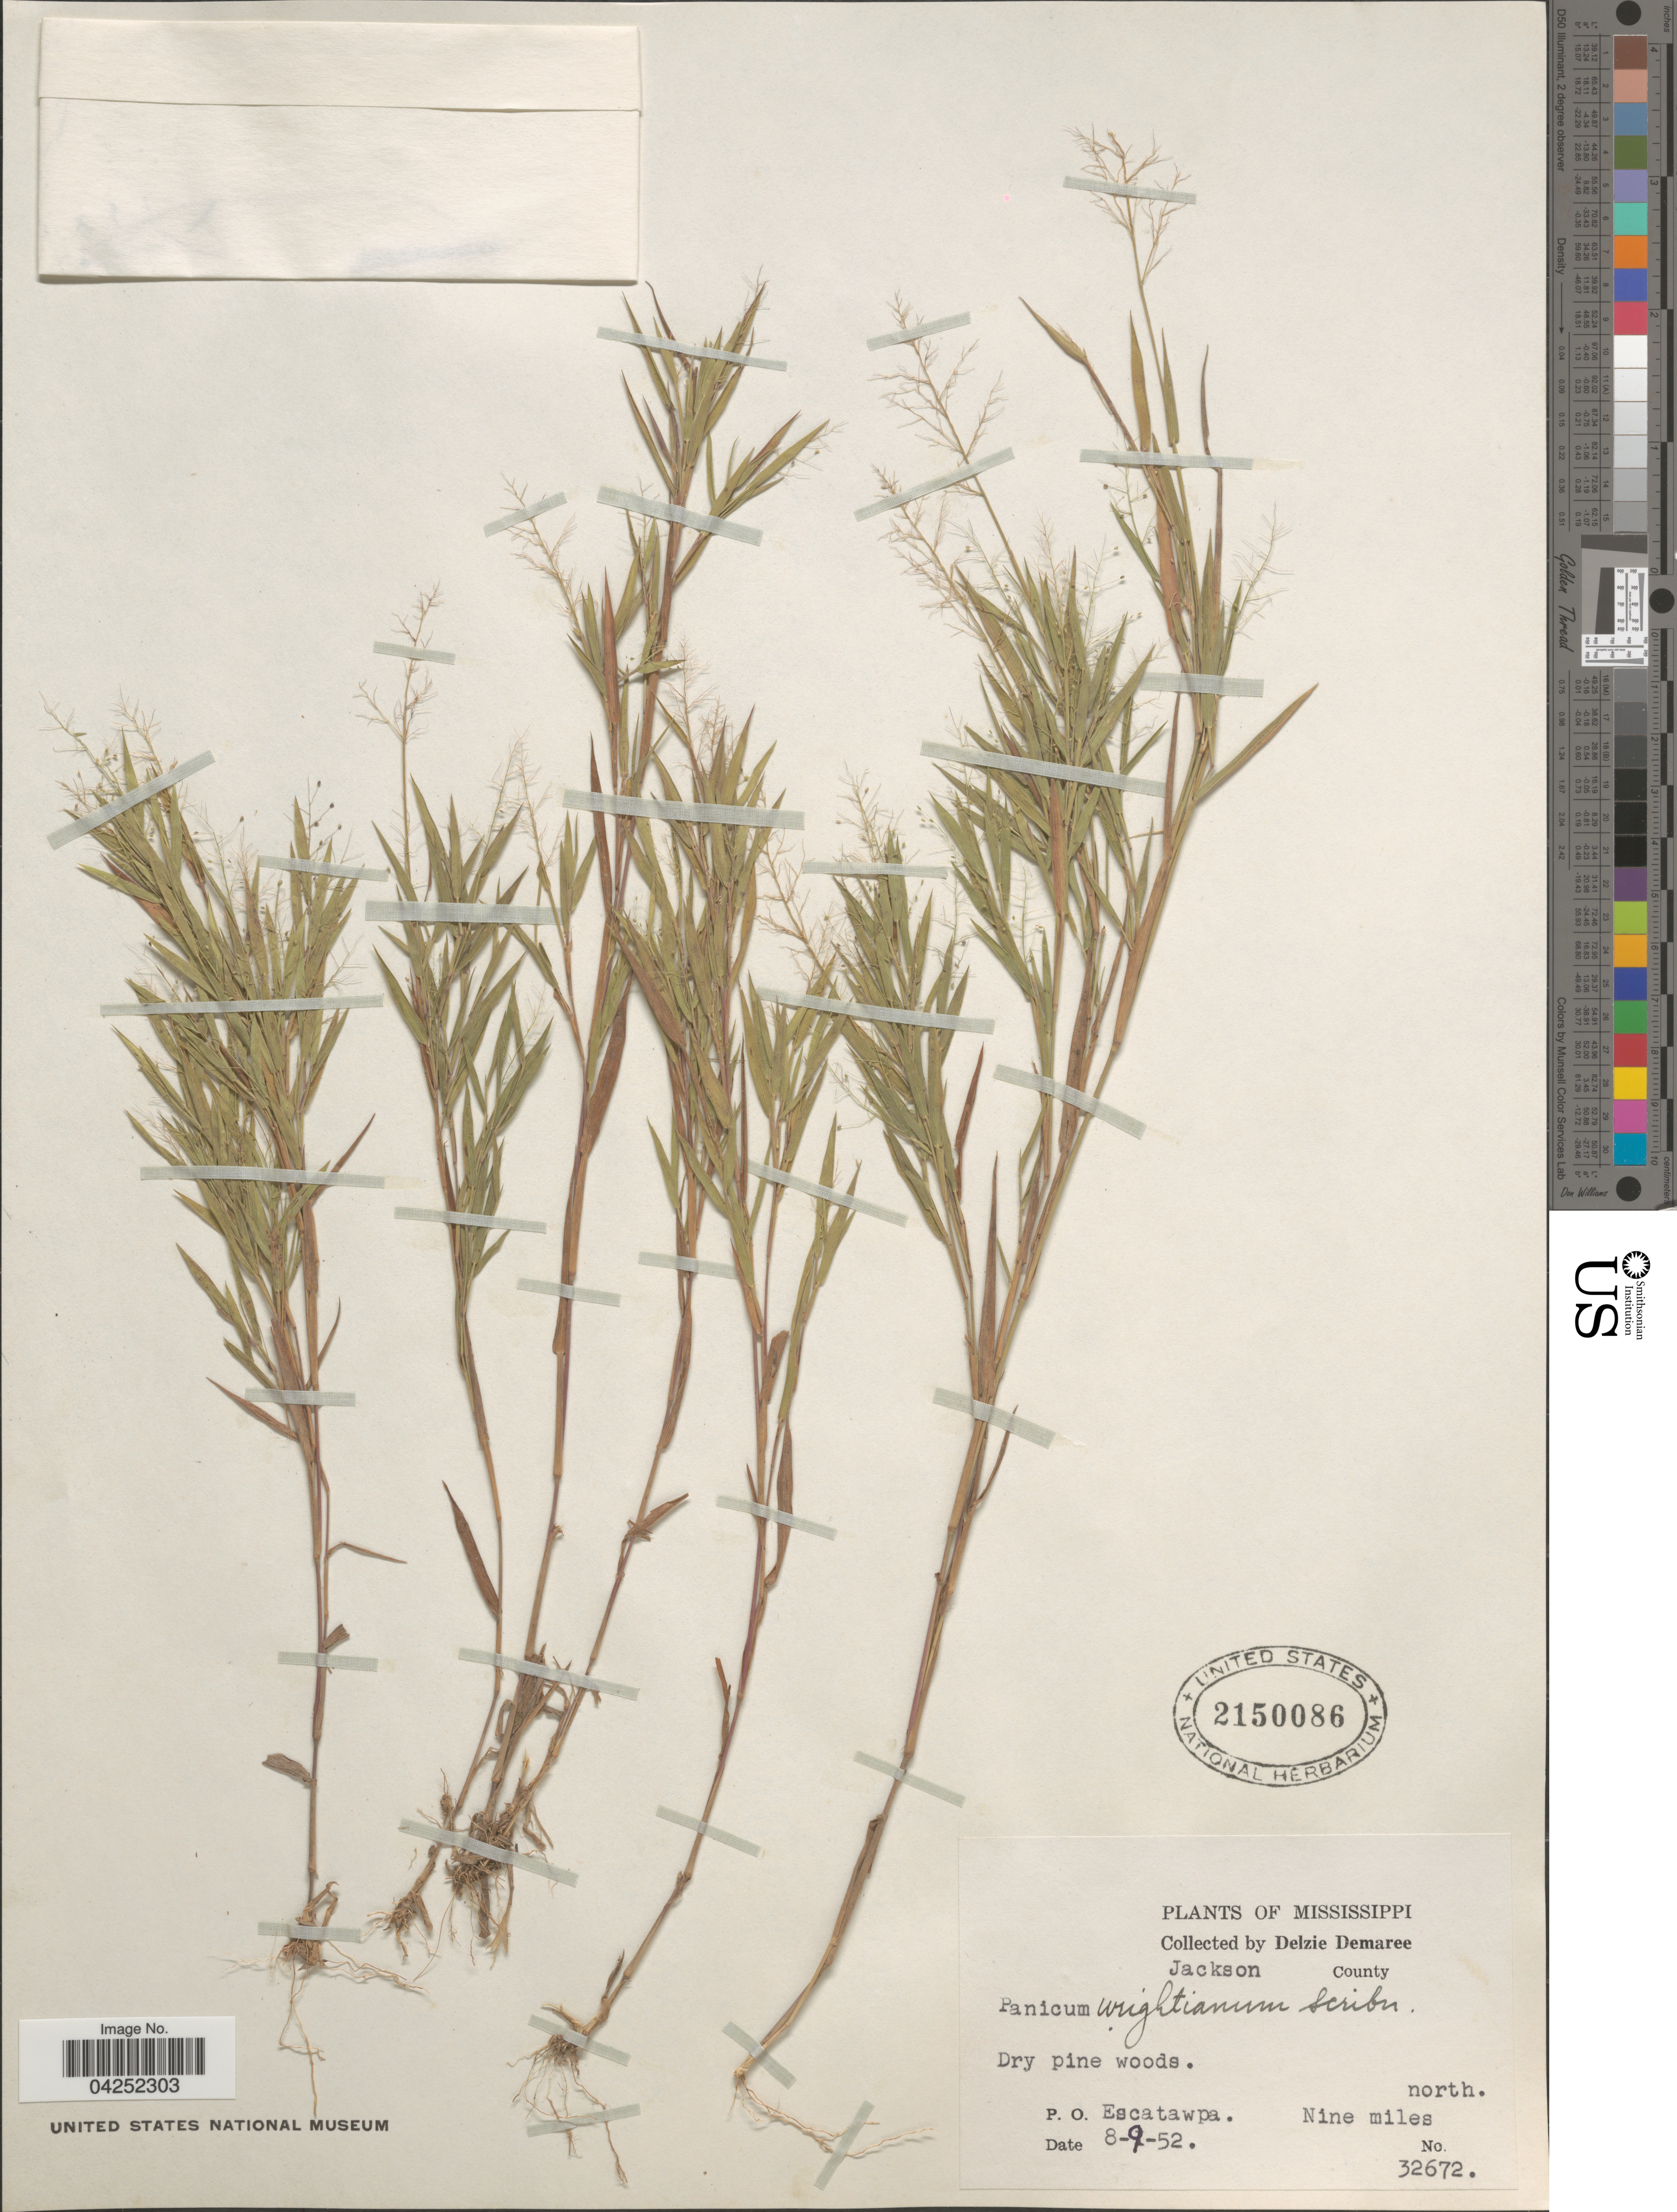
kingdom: Plantae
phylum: Tracheophyta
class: Liliopsida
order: Poales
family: Poaceae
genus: Dichanthelium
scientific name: Dichanthelium acuminatum var. longiligulatum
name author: (Nash) Gould & C.A. Clark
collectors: D. Demaree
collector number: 32672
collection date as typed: Transcribed d/m/y: 9/8/52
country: United States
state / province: Mississippi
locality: Jackson County. Dry pine woods. P.O. Escatawpa. Nine miles north.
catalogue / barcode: US 2150086